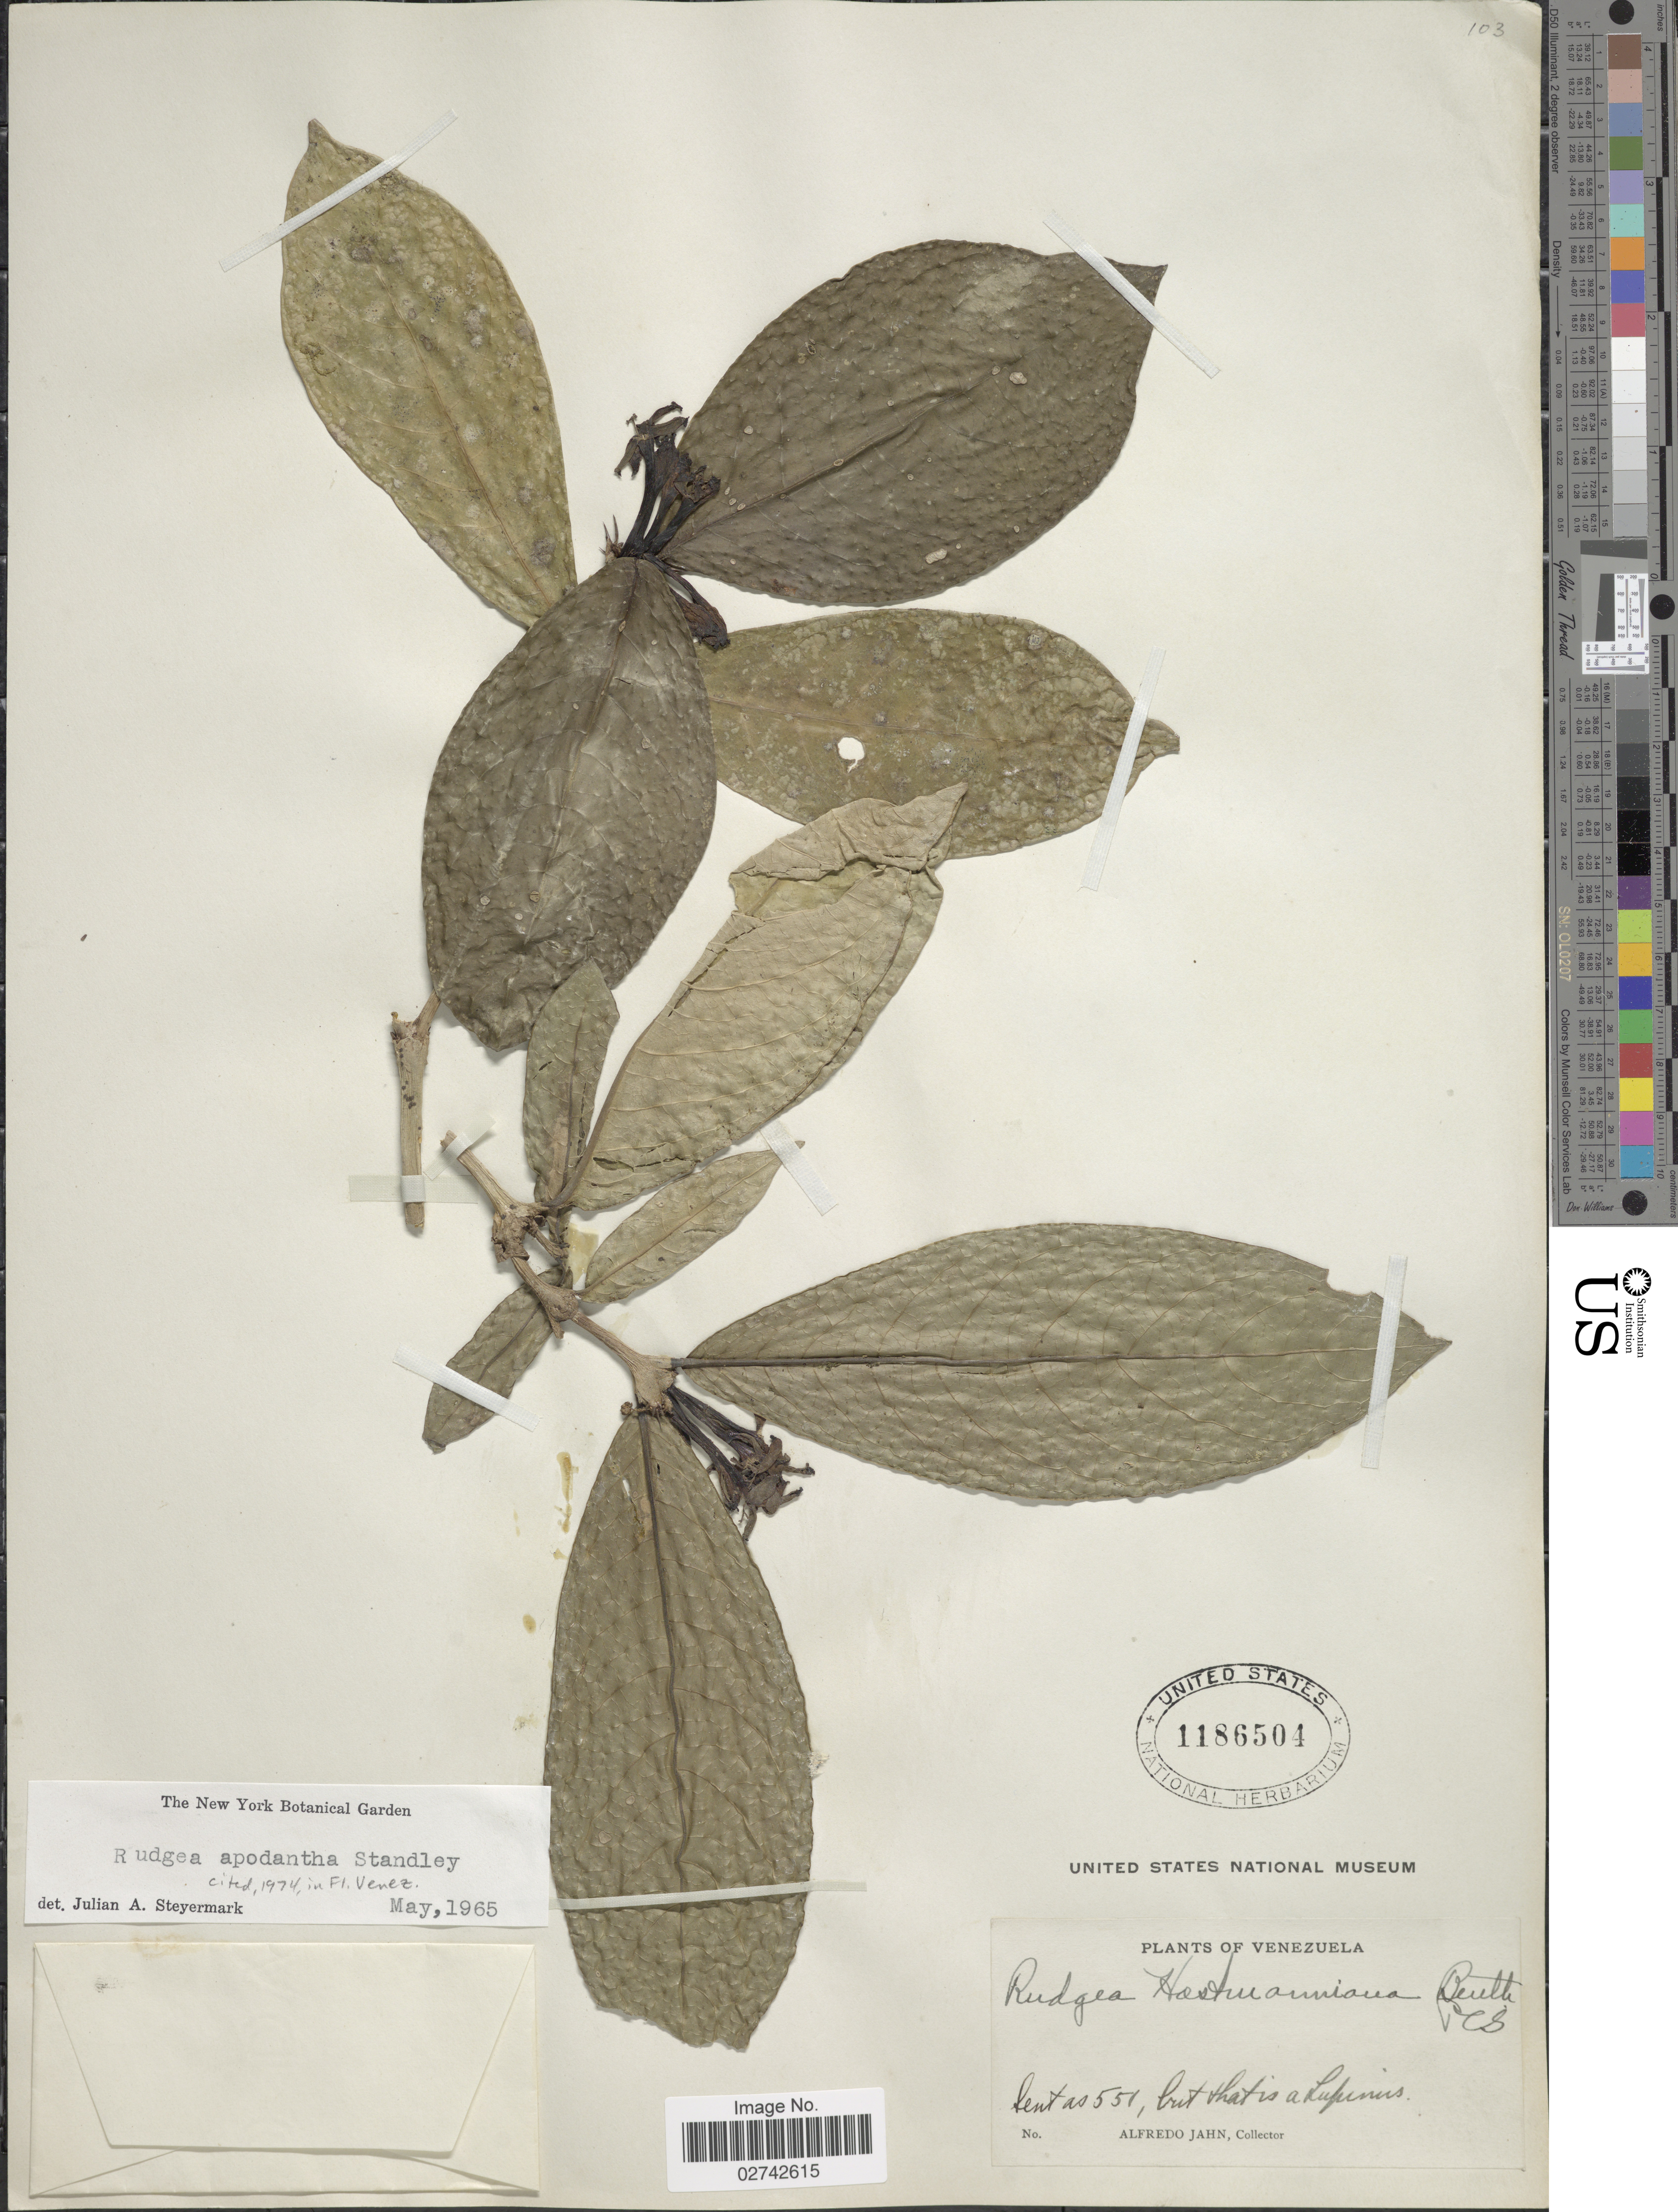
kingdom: Plantae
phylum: Tracheophyta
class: Magnoliopsida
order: Gentianales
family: Rubiaceae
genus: Rudgea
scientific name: Rudgea apodantha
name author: Standl.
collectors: A. Jahn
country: Venezuela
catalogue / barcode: US 1186504